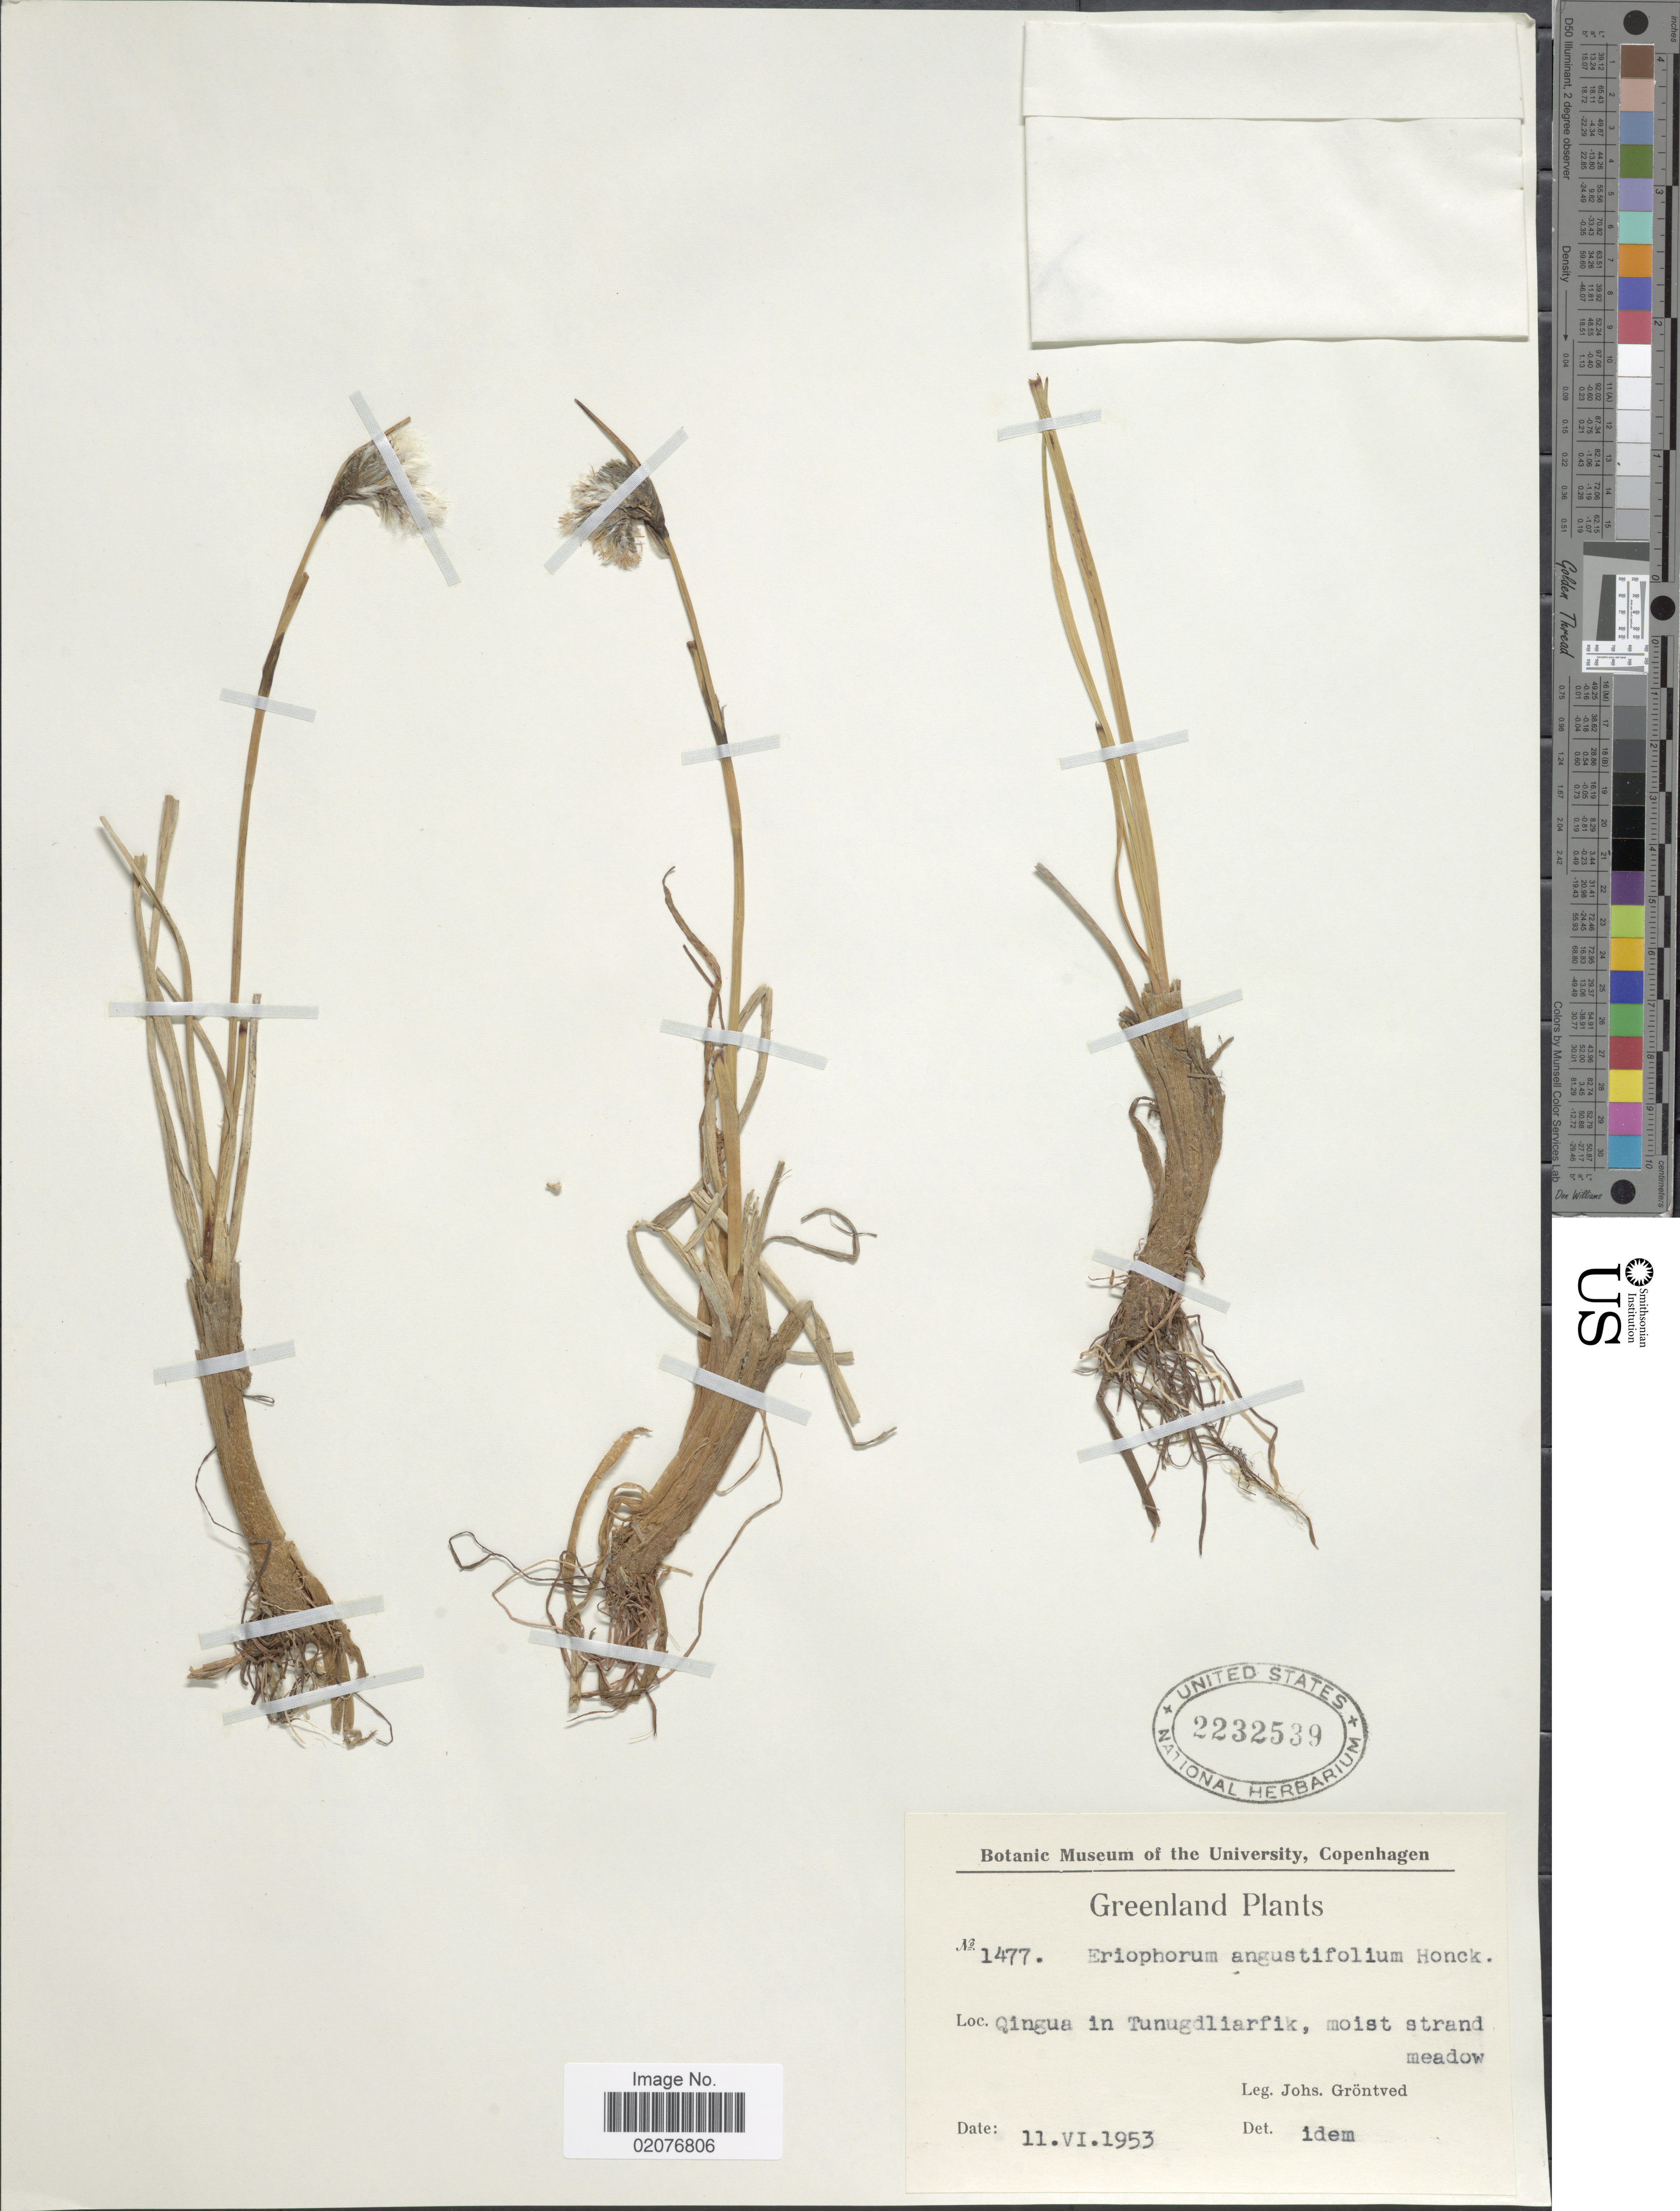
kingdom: Plantae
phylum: Tracheophyta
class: Liliopsida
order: Poales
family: Cyperaceae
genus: Eriophorum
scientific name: Eriophorum angustifolium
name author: Honck.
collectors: J. Gröntved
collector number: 1477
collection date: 1953-06-11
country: Greenland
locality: Qingua in Tunugdliarfik, moist strand meadow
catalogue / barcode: US 2232539